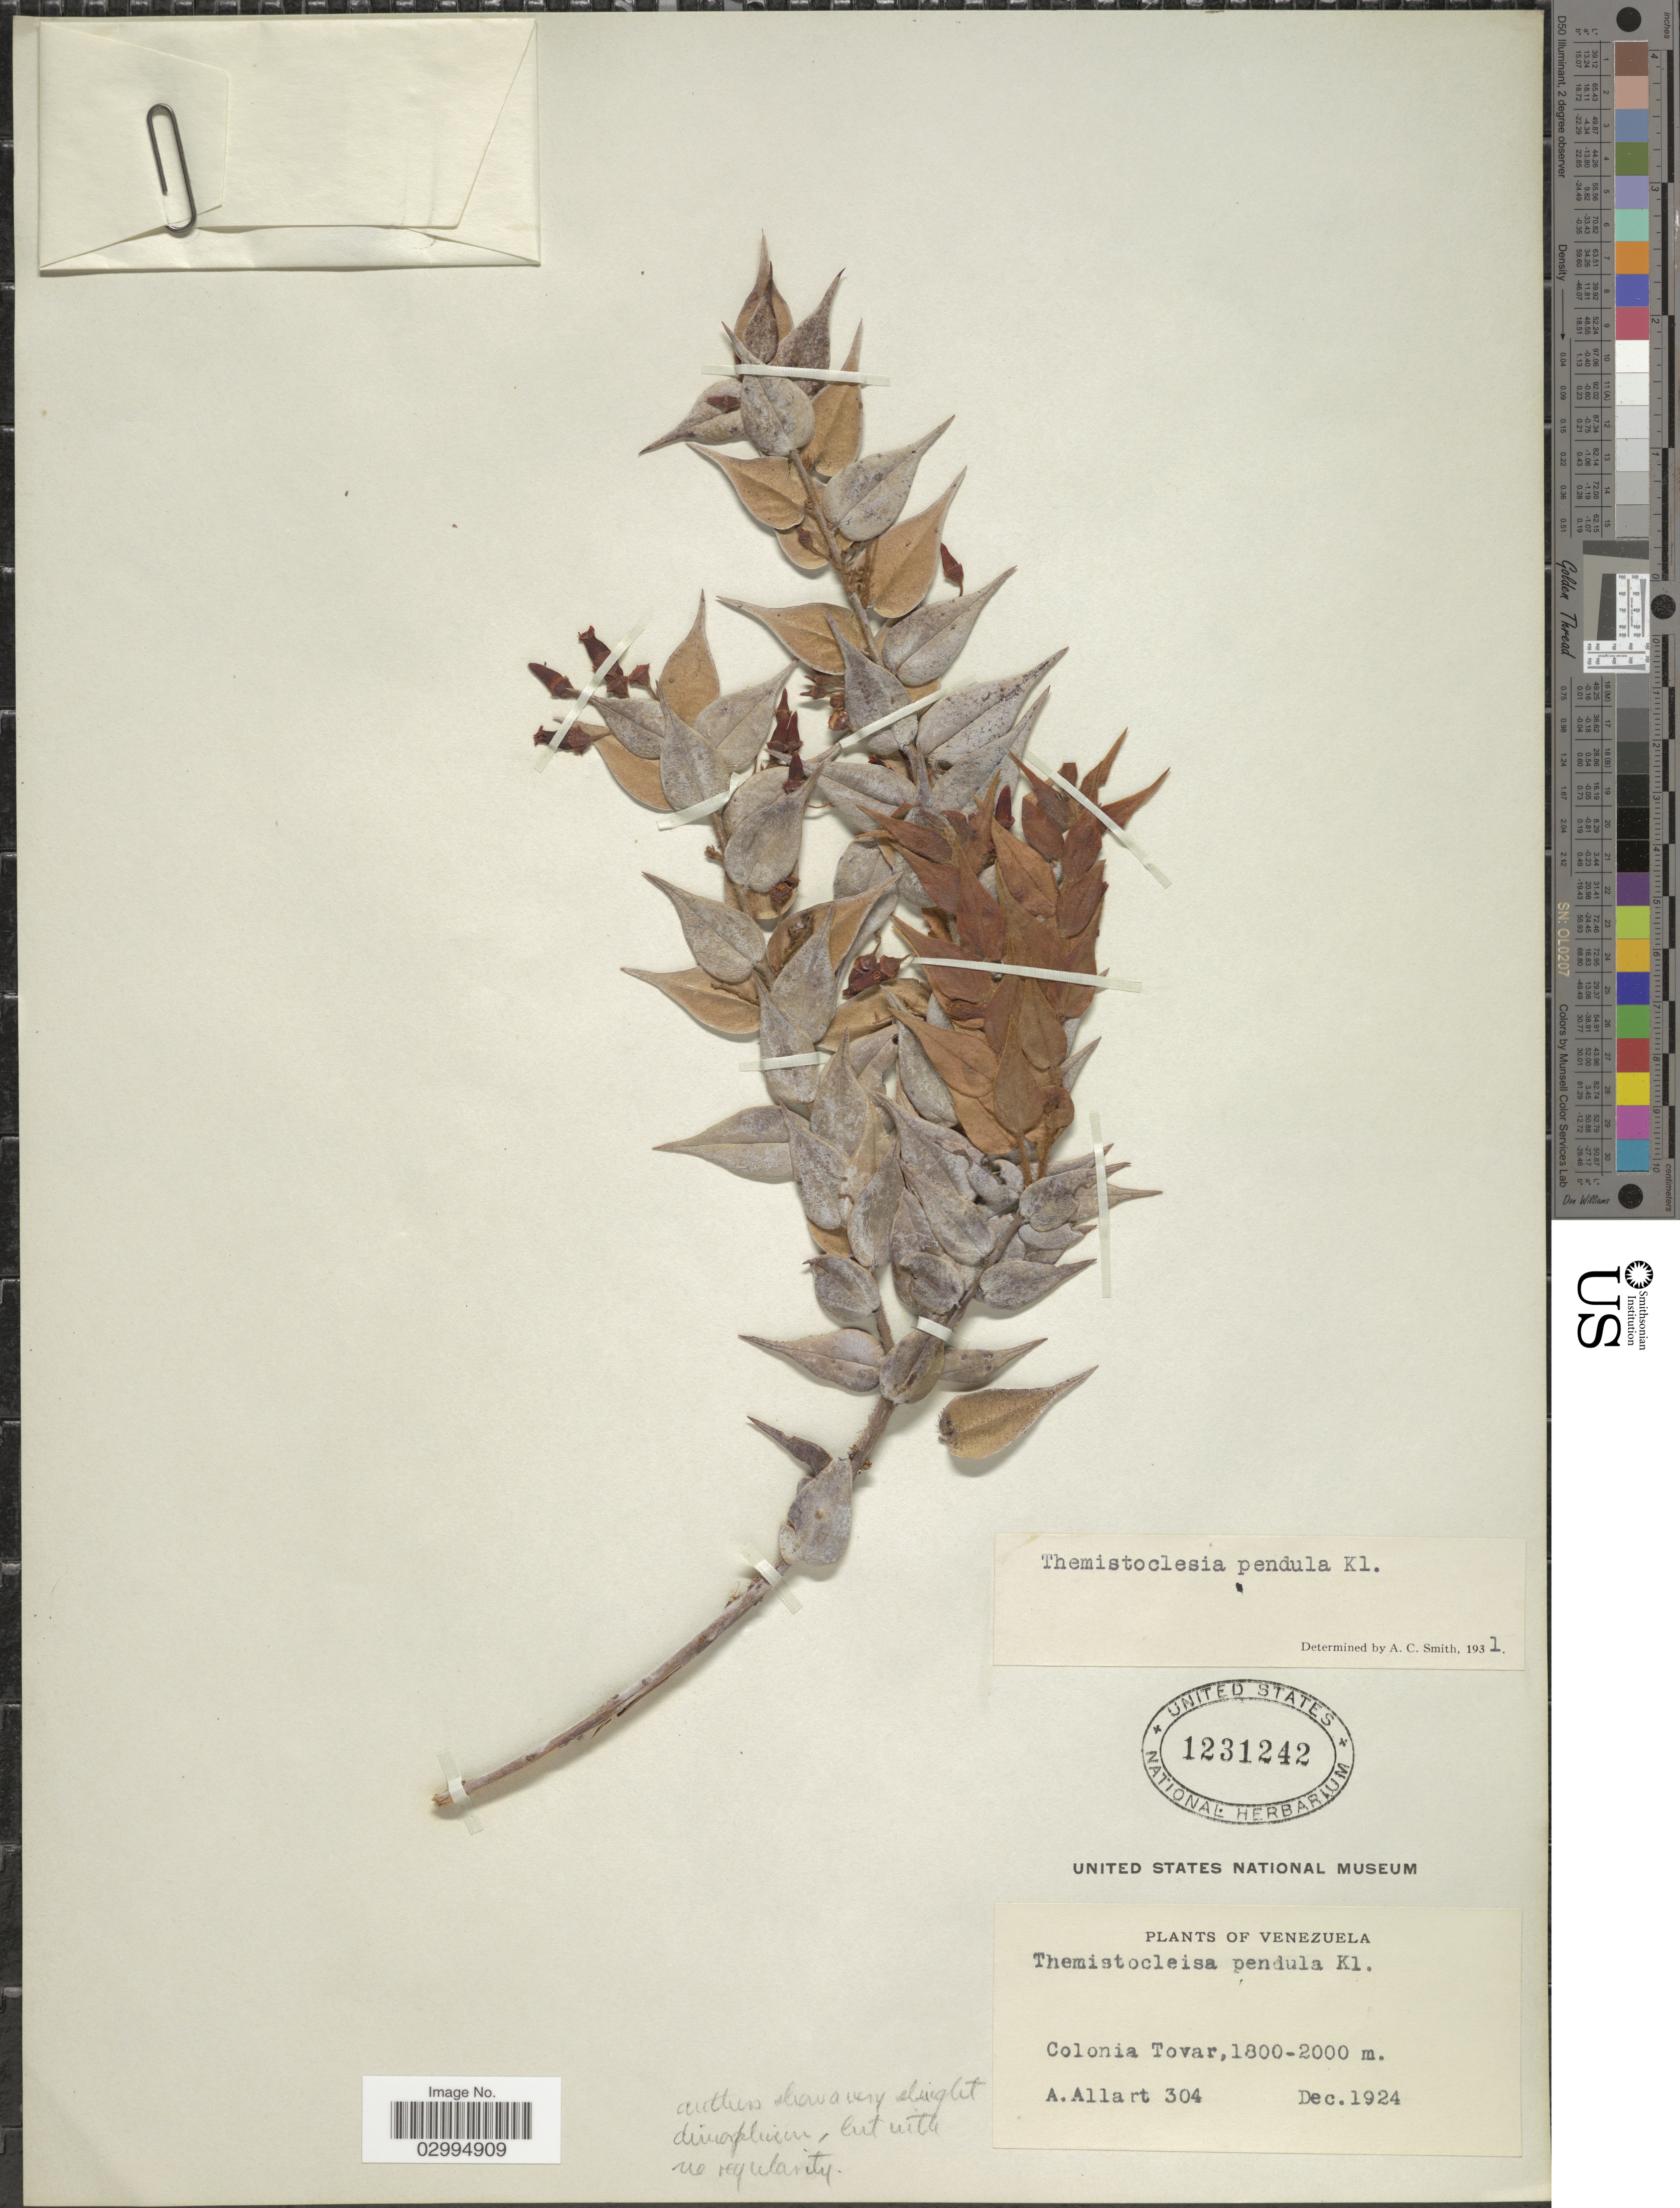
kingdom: Plantae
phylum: Tracheophyta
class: Magnoliopsida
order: Ericales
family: Ericaceae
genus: Themistoclesia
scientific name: Themistoclesia pendula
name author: Moritz ex Klotzsch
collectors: A. Allart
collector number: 304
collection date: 1924-12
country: Venezuela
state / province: Aragua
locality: Colonia Tovar.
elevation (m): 1800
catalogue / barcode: US 1231242